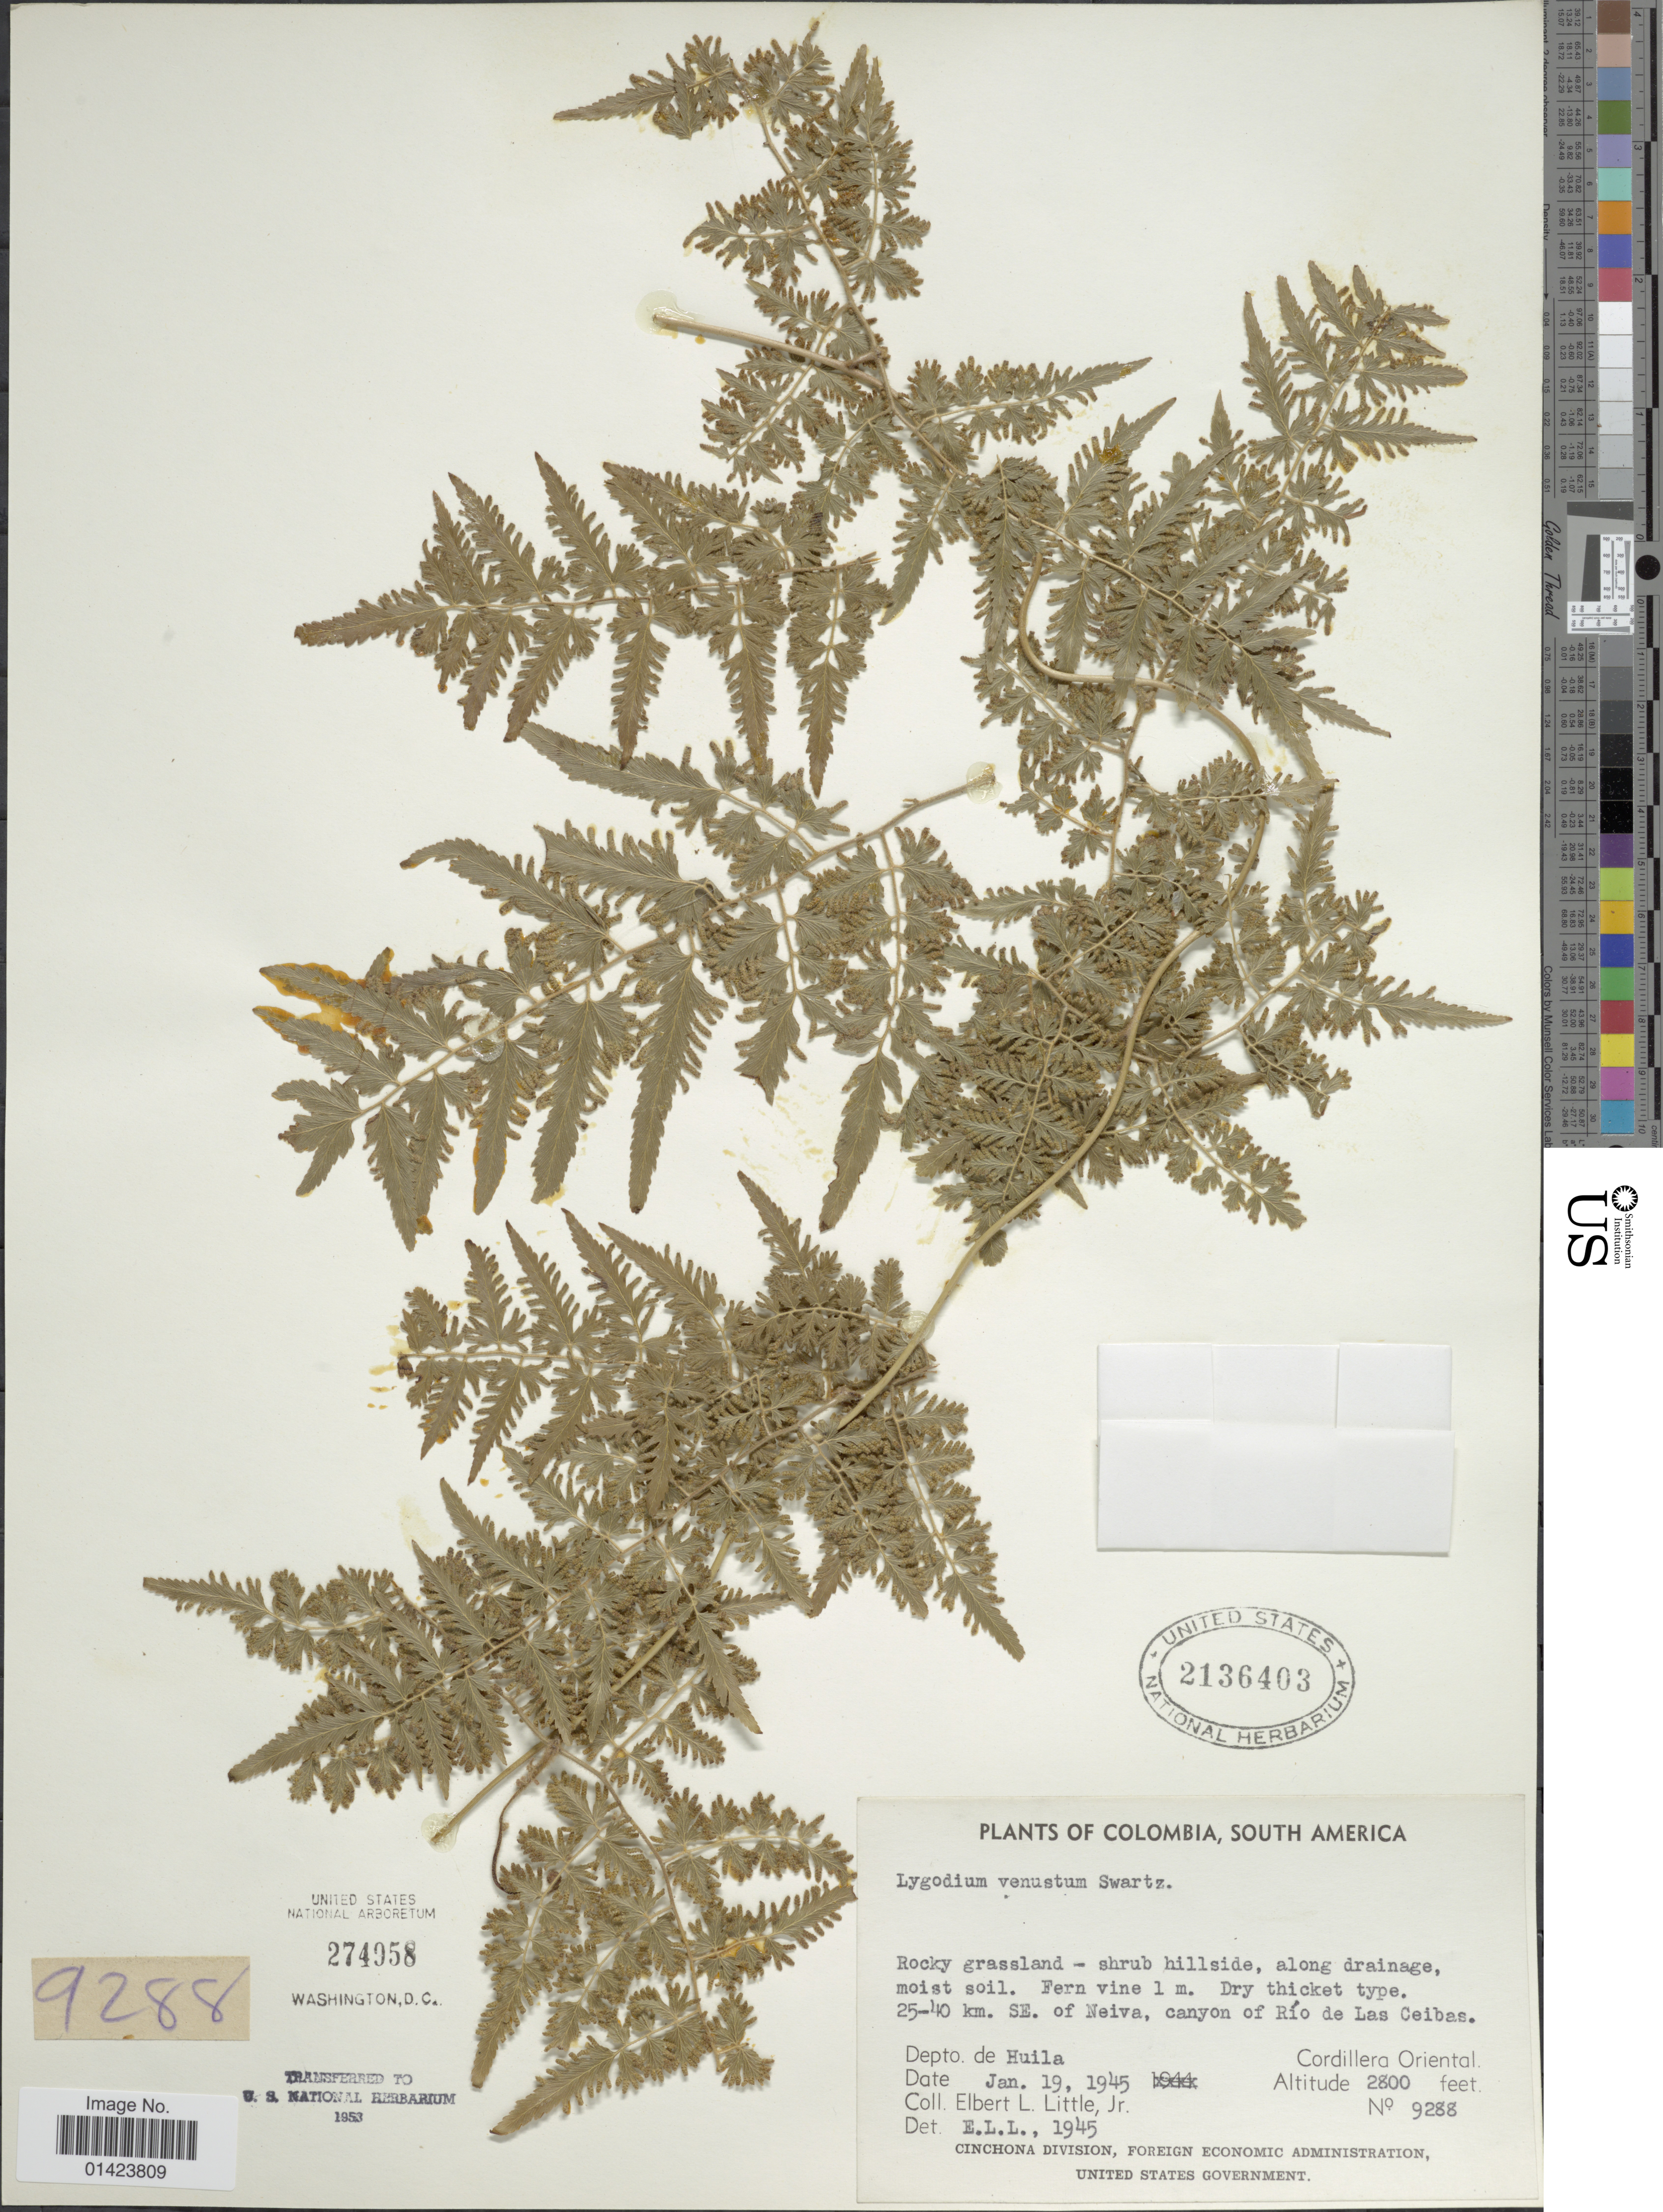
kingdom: Plantae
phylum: Tracheophyta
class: Polypodiopsida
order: Schizaeales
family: Lygodiaceae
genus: Lygodium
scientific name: Lygodium venustum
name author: Sw.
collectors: E. L. Little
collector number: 9288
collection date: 1945-01-19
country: Colombia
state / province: Huila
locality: Colombia, South America, dry thicket type 25-40 km SE of Neiva, canyon of Rio de Las Ceibas, Depto de Huila, Cordillera oriental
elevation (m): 853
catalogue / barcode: US 2136403